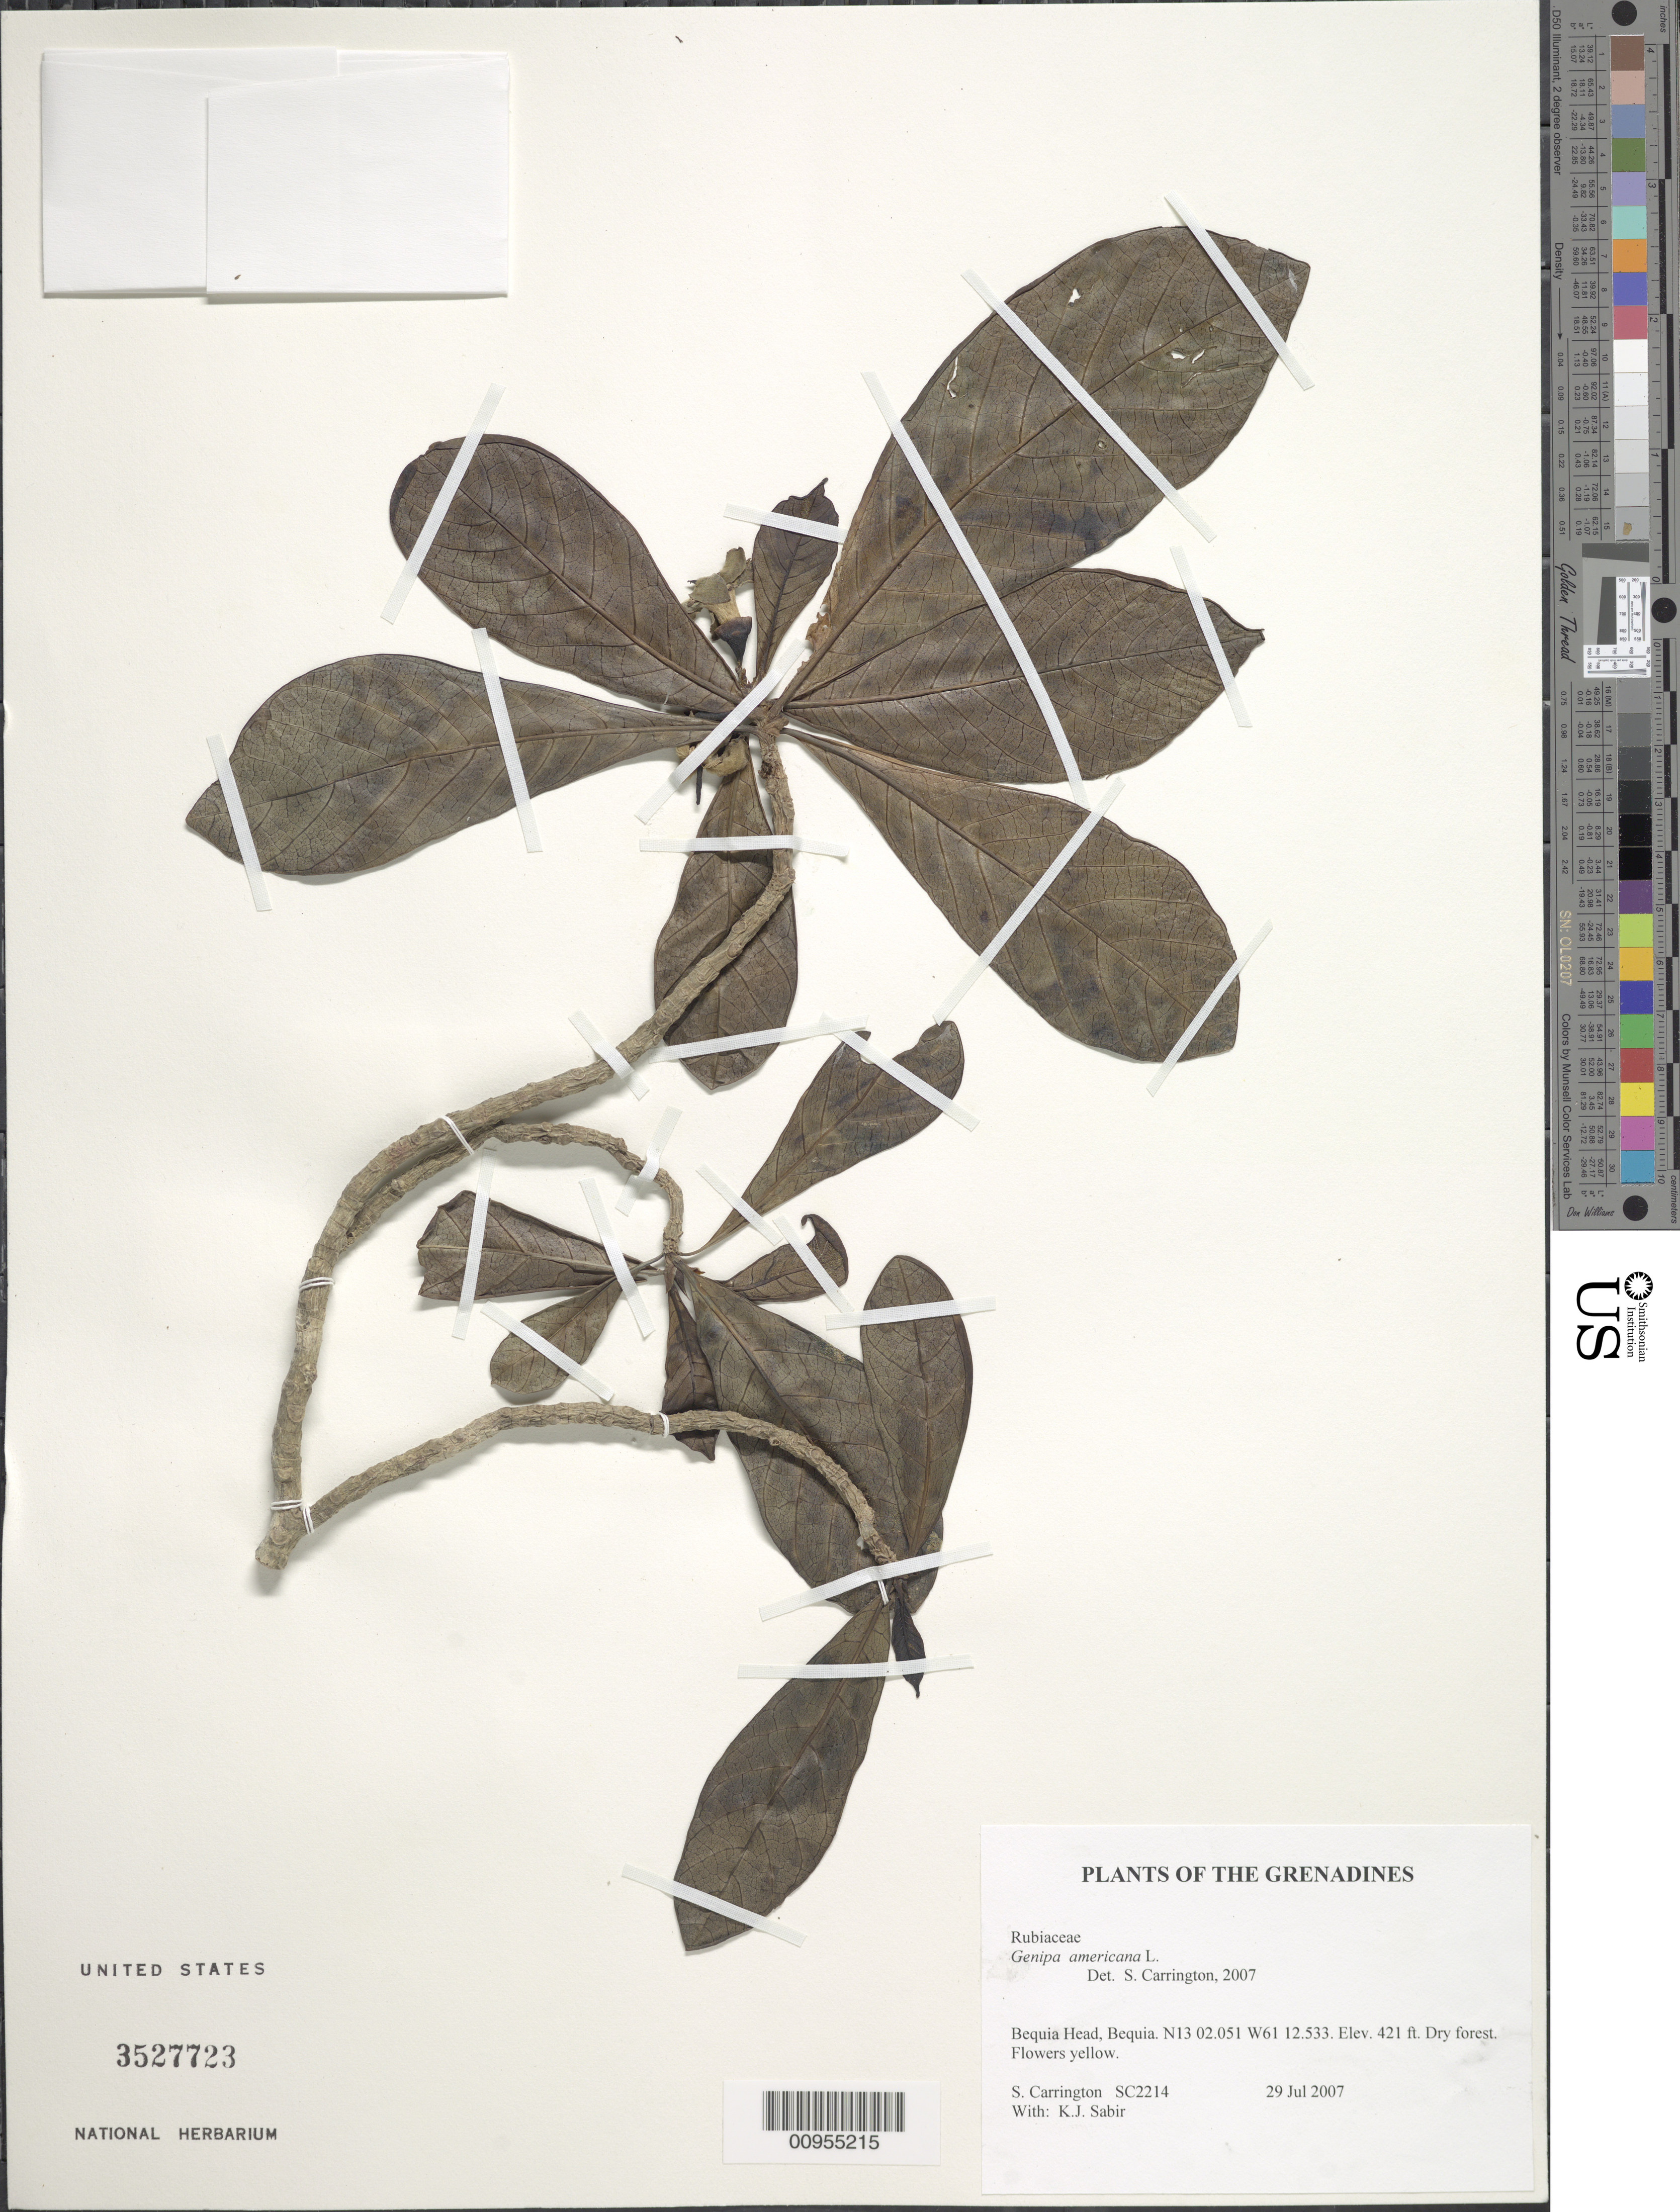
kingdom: Plantae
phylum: Tracheophyta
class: Magnoliopsida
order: Gentianales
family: Rubiaceae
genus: Genipa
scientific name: Genipa americana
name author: L.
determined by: Carrington, C. M. S.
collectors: C. M. S. Carrington & K. Sabir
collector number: SC 2214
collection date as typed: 29 Jul 2007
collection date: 2007-07-29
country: St. Vincent - Grenadines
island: Bequia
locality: Bequia Head, Bequia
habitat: dry forest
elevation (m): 128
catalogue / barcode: US 3527723